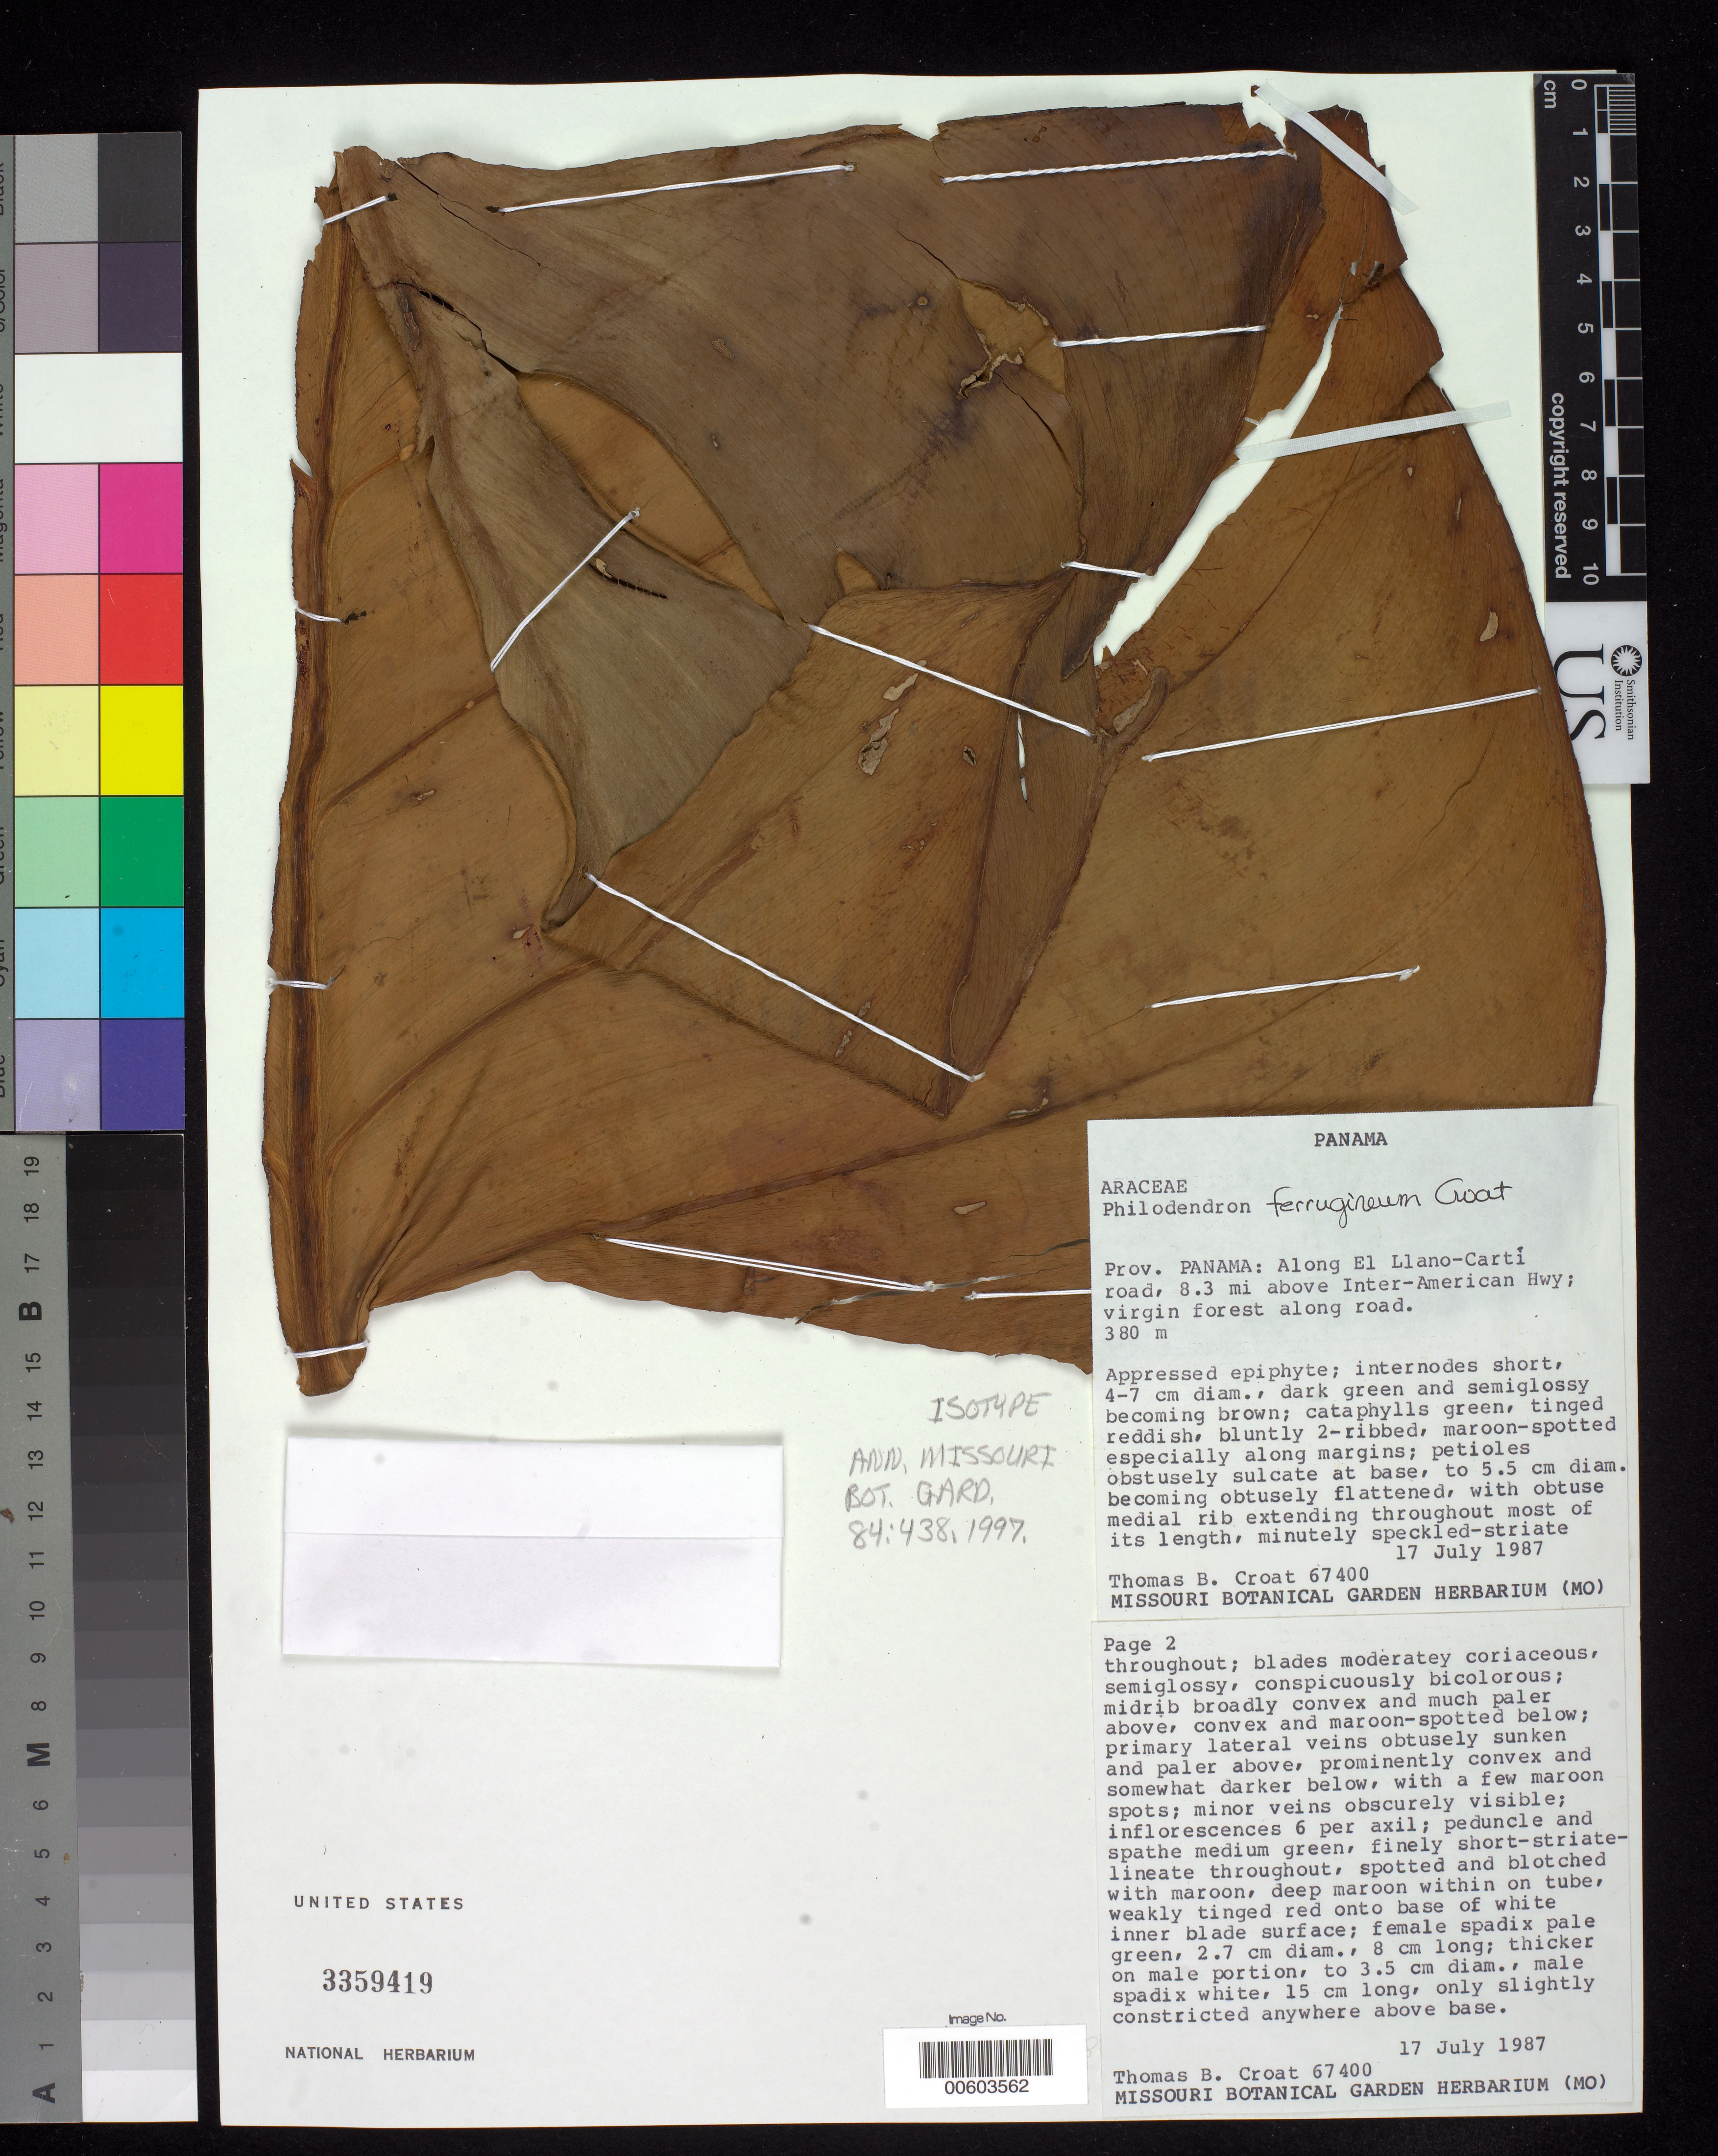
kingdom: Plantae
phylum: Tracheophyta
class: Liliopsida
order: Alismatales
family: Araceae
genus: Philodendron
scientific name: Philodendron ferrugineum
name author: Croat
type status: Isotype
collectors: T. B. Croat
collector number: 67400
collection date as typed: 17 Jul 1987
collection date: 1987-07-17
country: Panama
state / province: Panamá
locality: Along El Llano-Carti road, 8.3 mi above Inter-American Hwy.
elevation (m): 380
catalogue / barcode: US 3359419